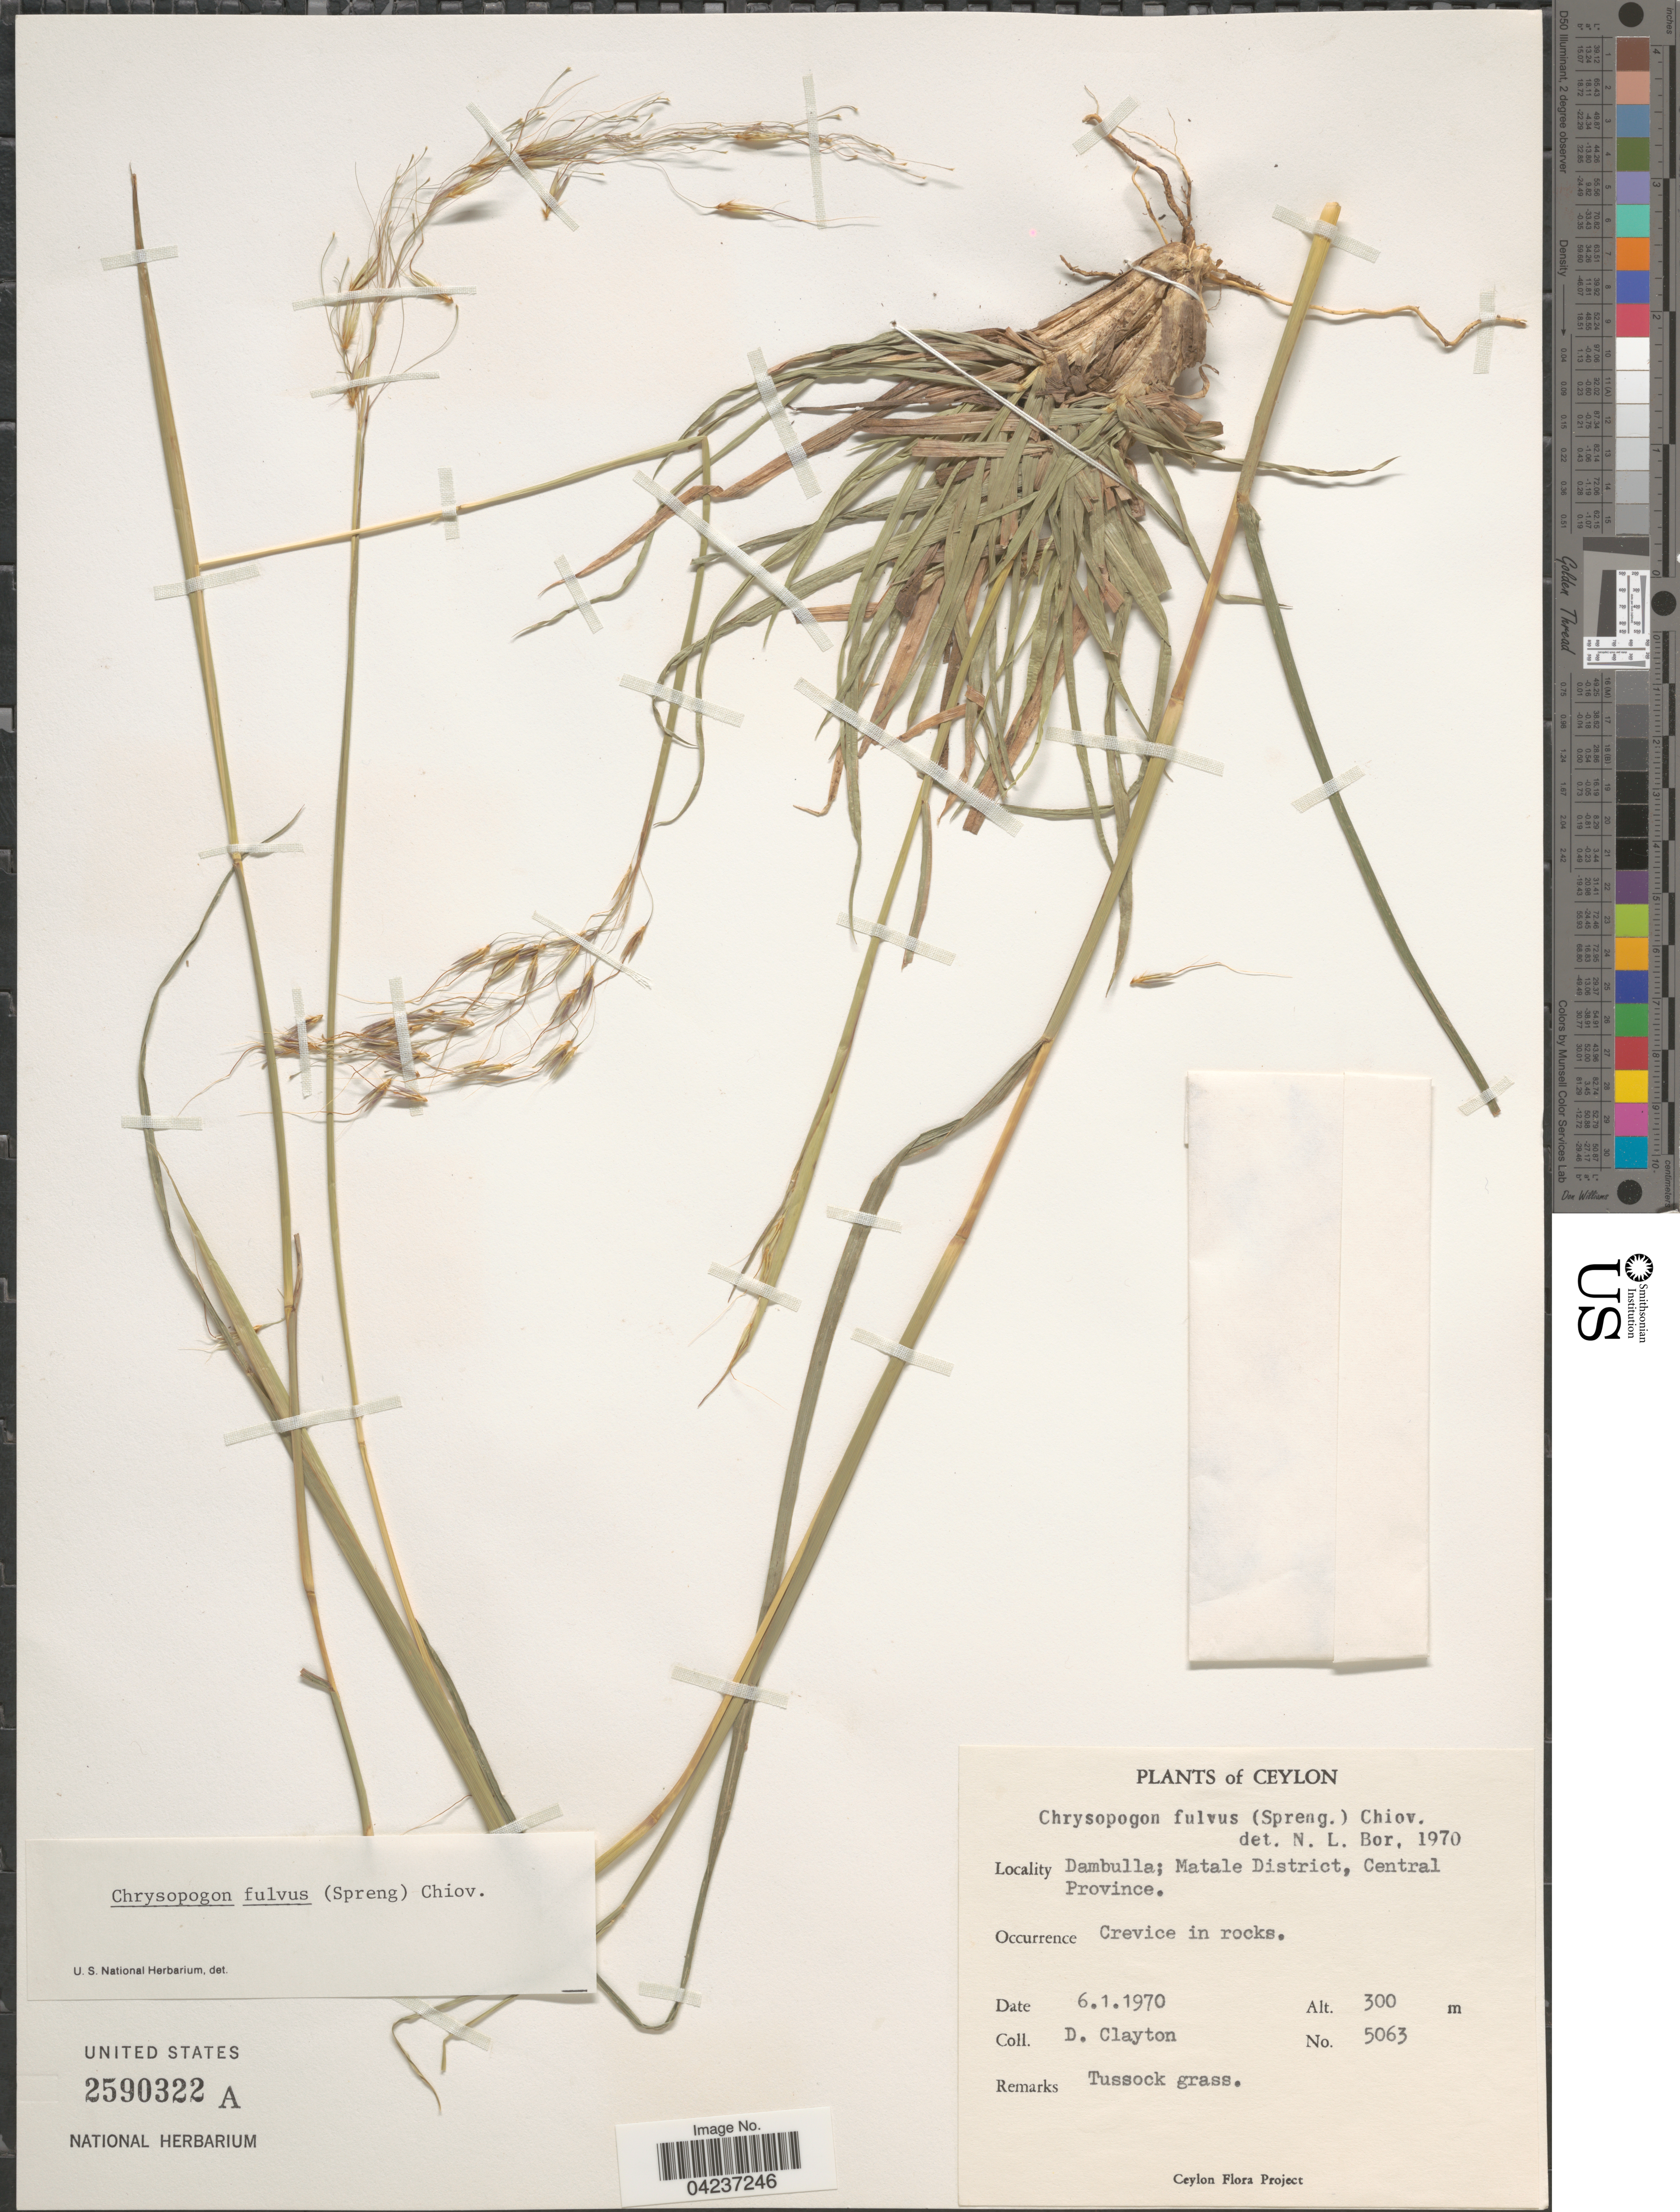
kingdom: Plantae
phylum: Tracheophyta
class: Liliopsida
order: Poales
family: Poaceae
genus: Chrysopogon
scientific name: Chrysopogon gryllus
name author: (L.) Trin.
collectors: D. Clayton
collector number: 5063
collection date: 1970-01-06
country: Sri Lanka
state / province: Central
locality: Ceylon. Dambulla; Matale District. Crevice in rocks.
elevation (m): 300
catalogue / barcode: US 2590322A